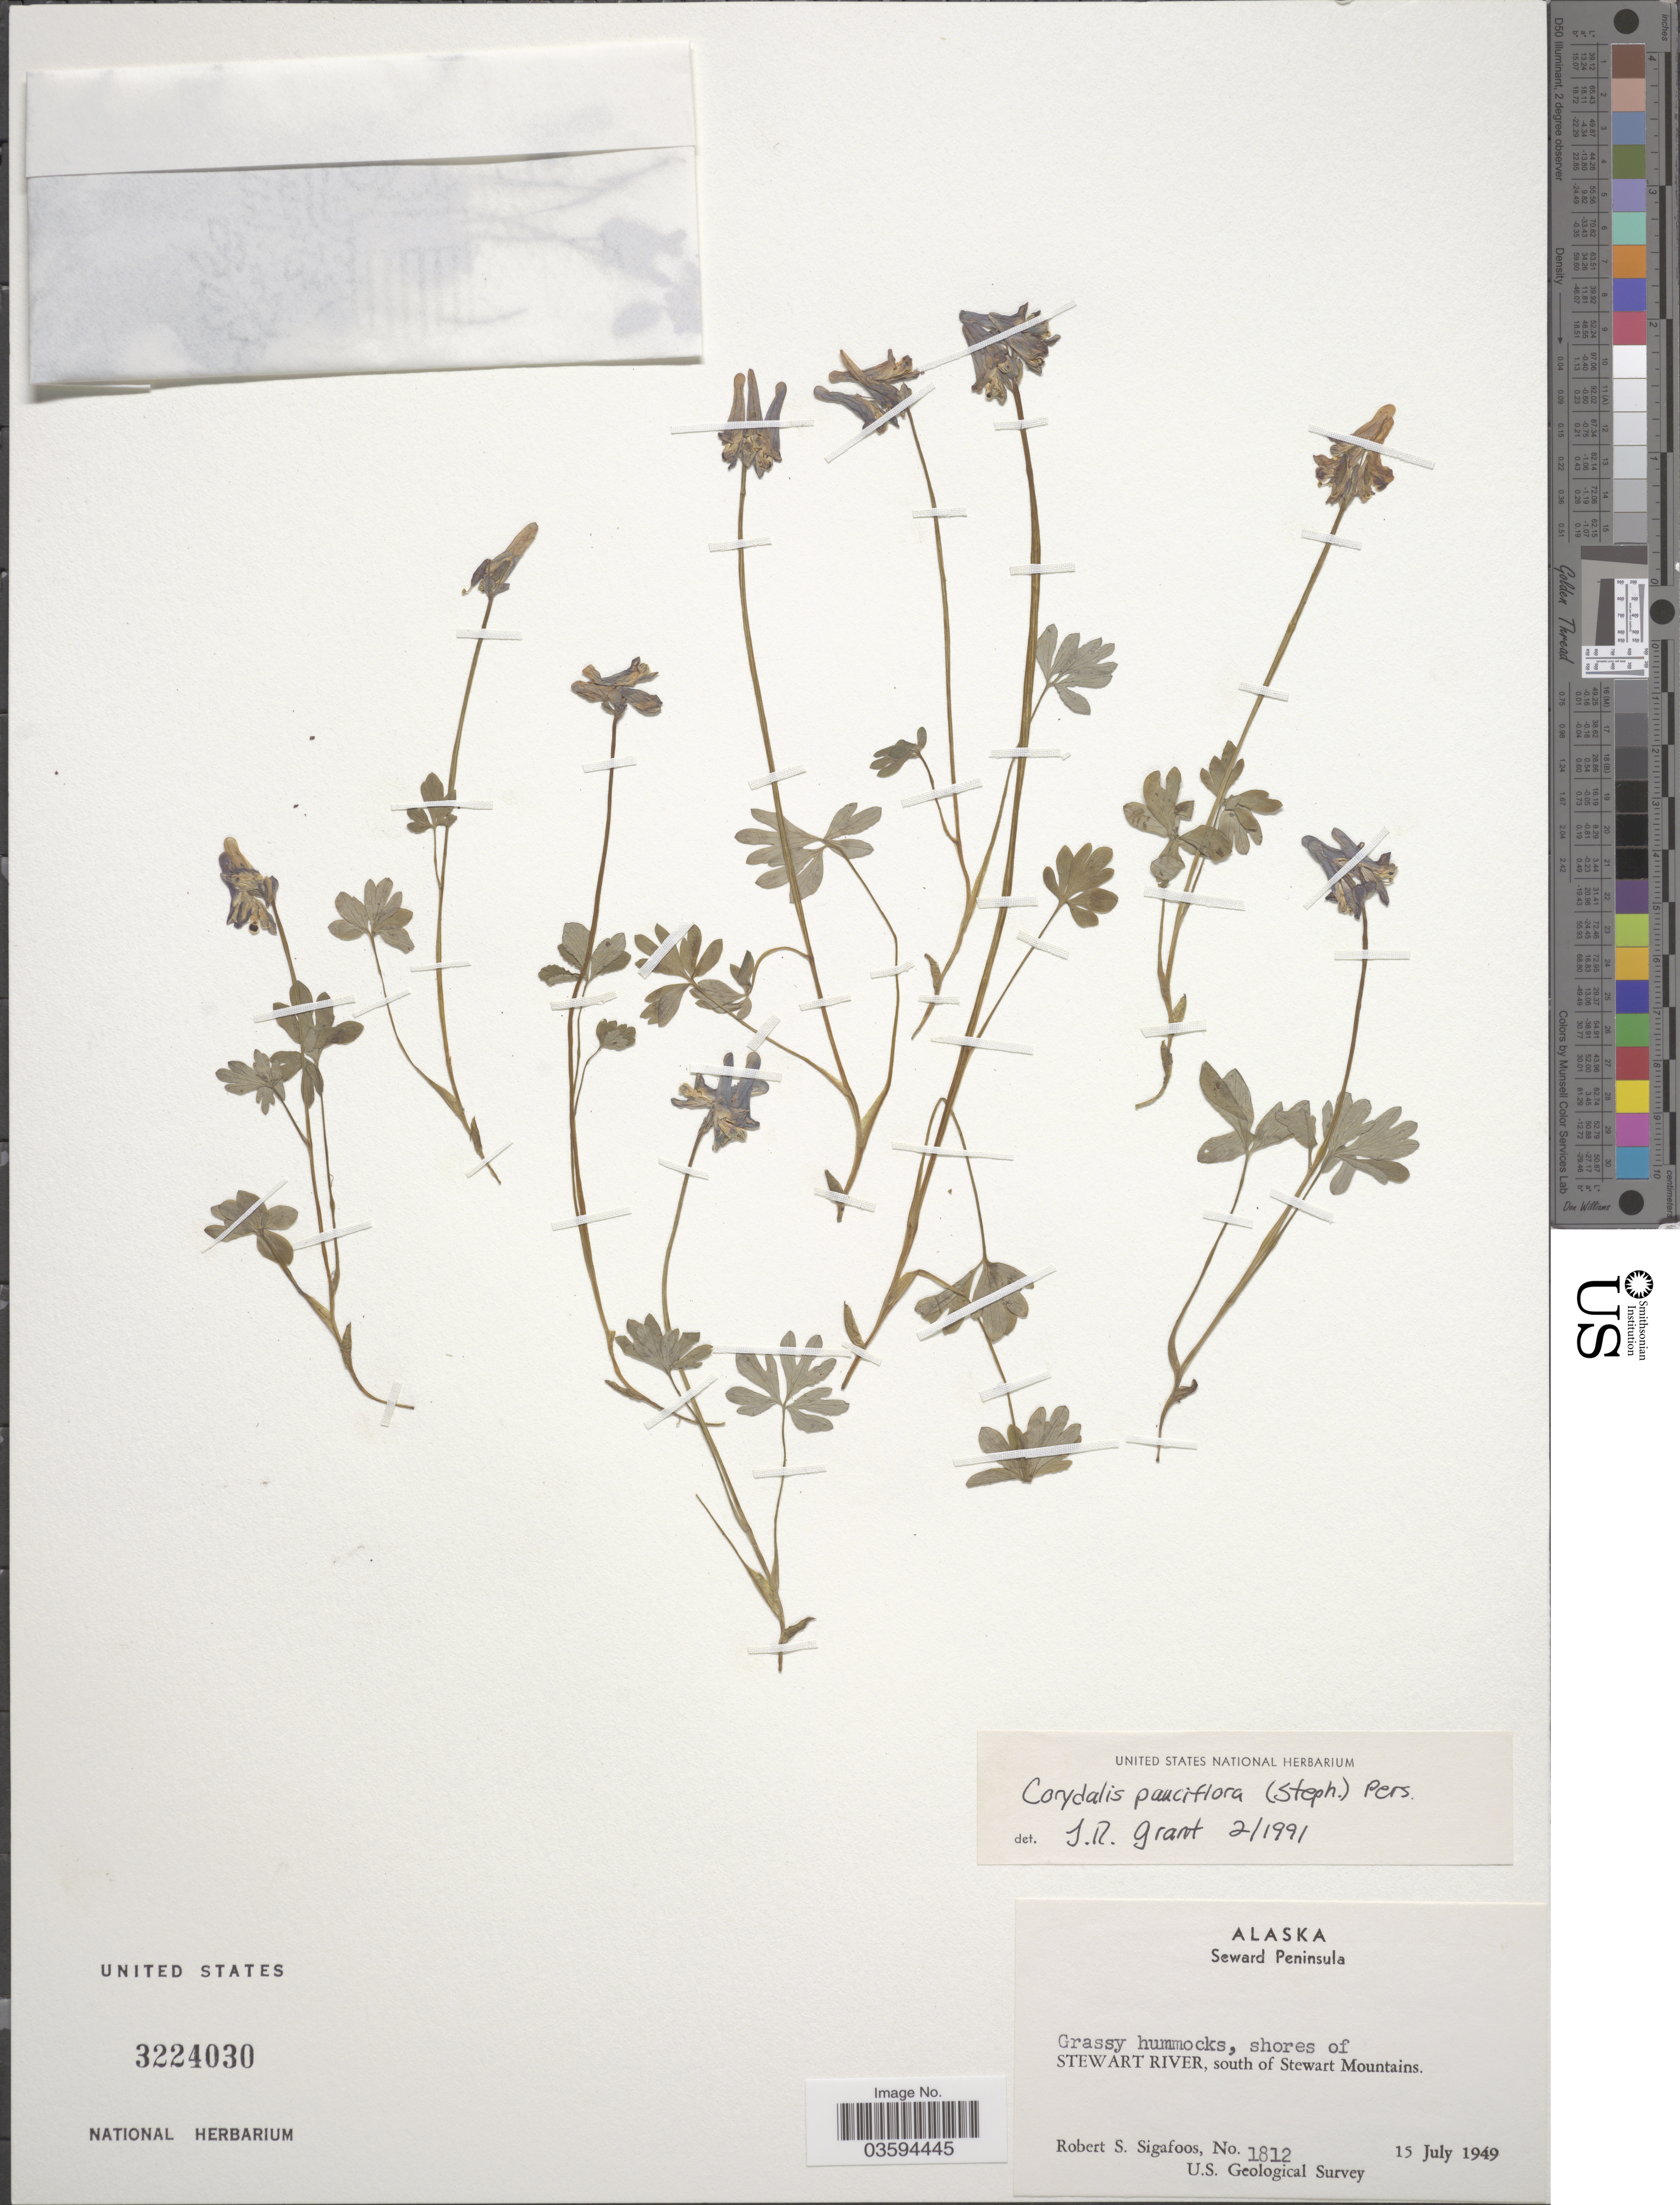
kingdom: Plantae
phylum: Tracheophyta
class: Magnoliopsida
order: Ranunculales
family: Papaveraceae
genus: Corydalis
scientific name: Corydalis pauciflora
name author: (Stephan) Pers.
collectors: R. Sigafoos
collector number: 1812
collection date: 1949-07-15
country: United States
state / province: Alaska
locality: Seward Peninsula. Shores of Stewart River, south of Stewart Mountains.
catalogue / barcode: US 3224030